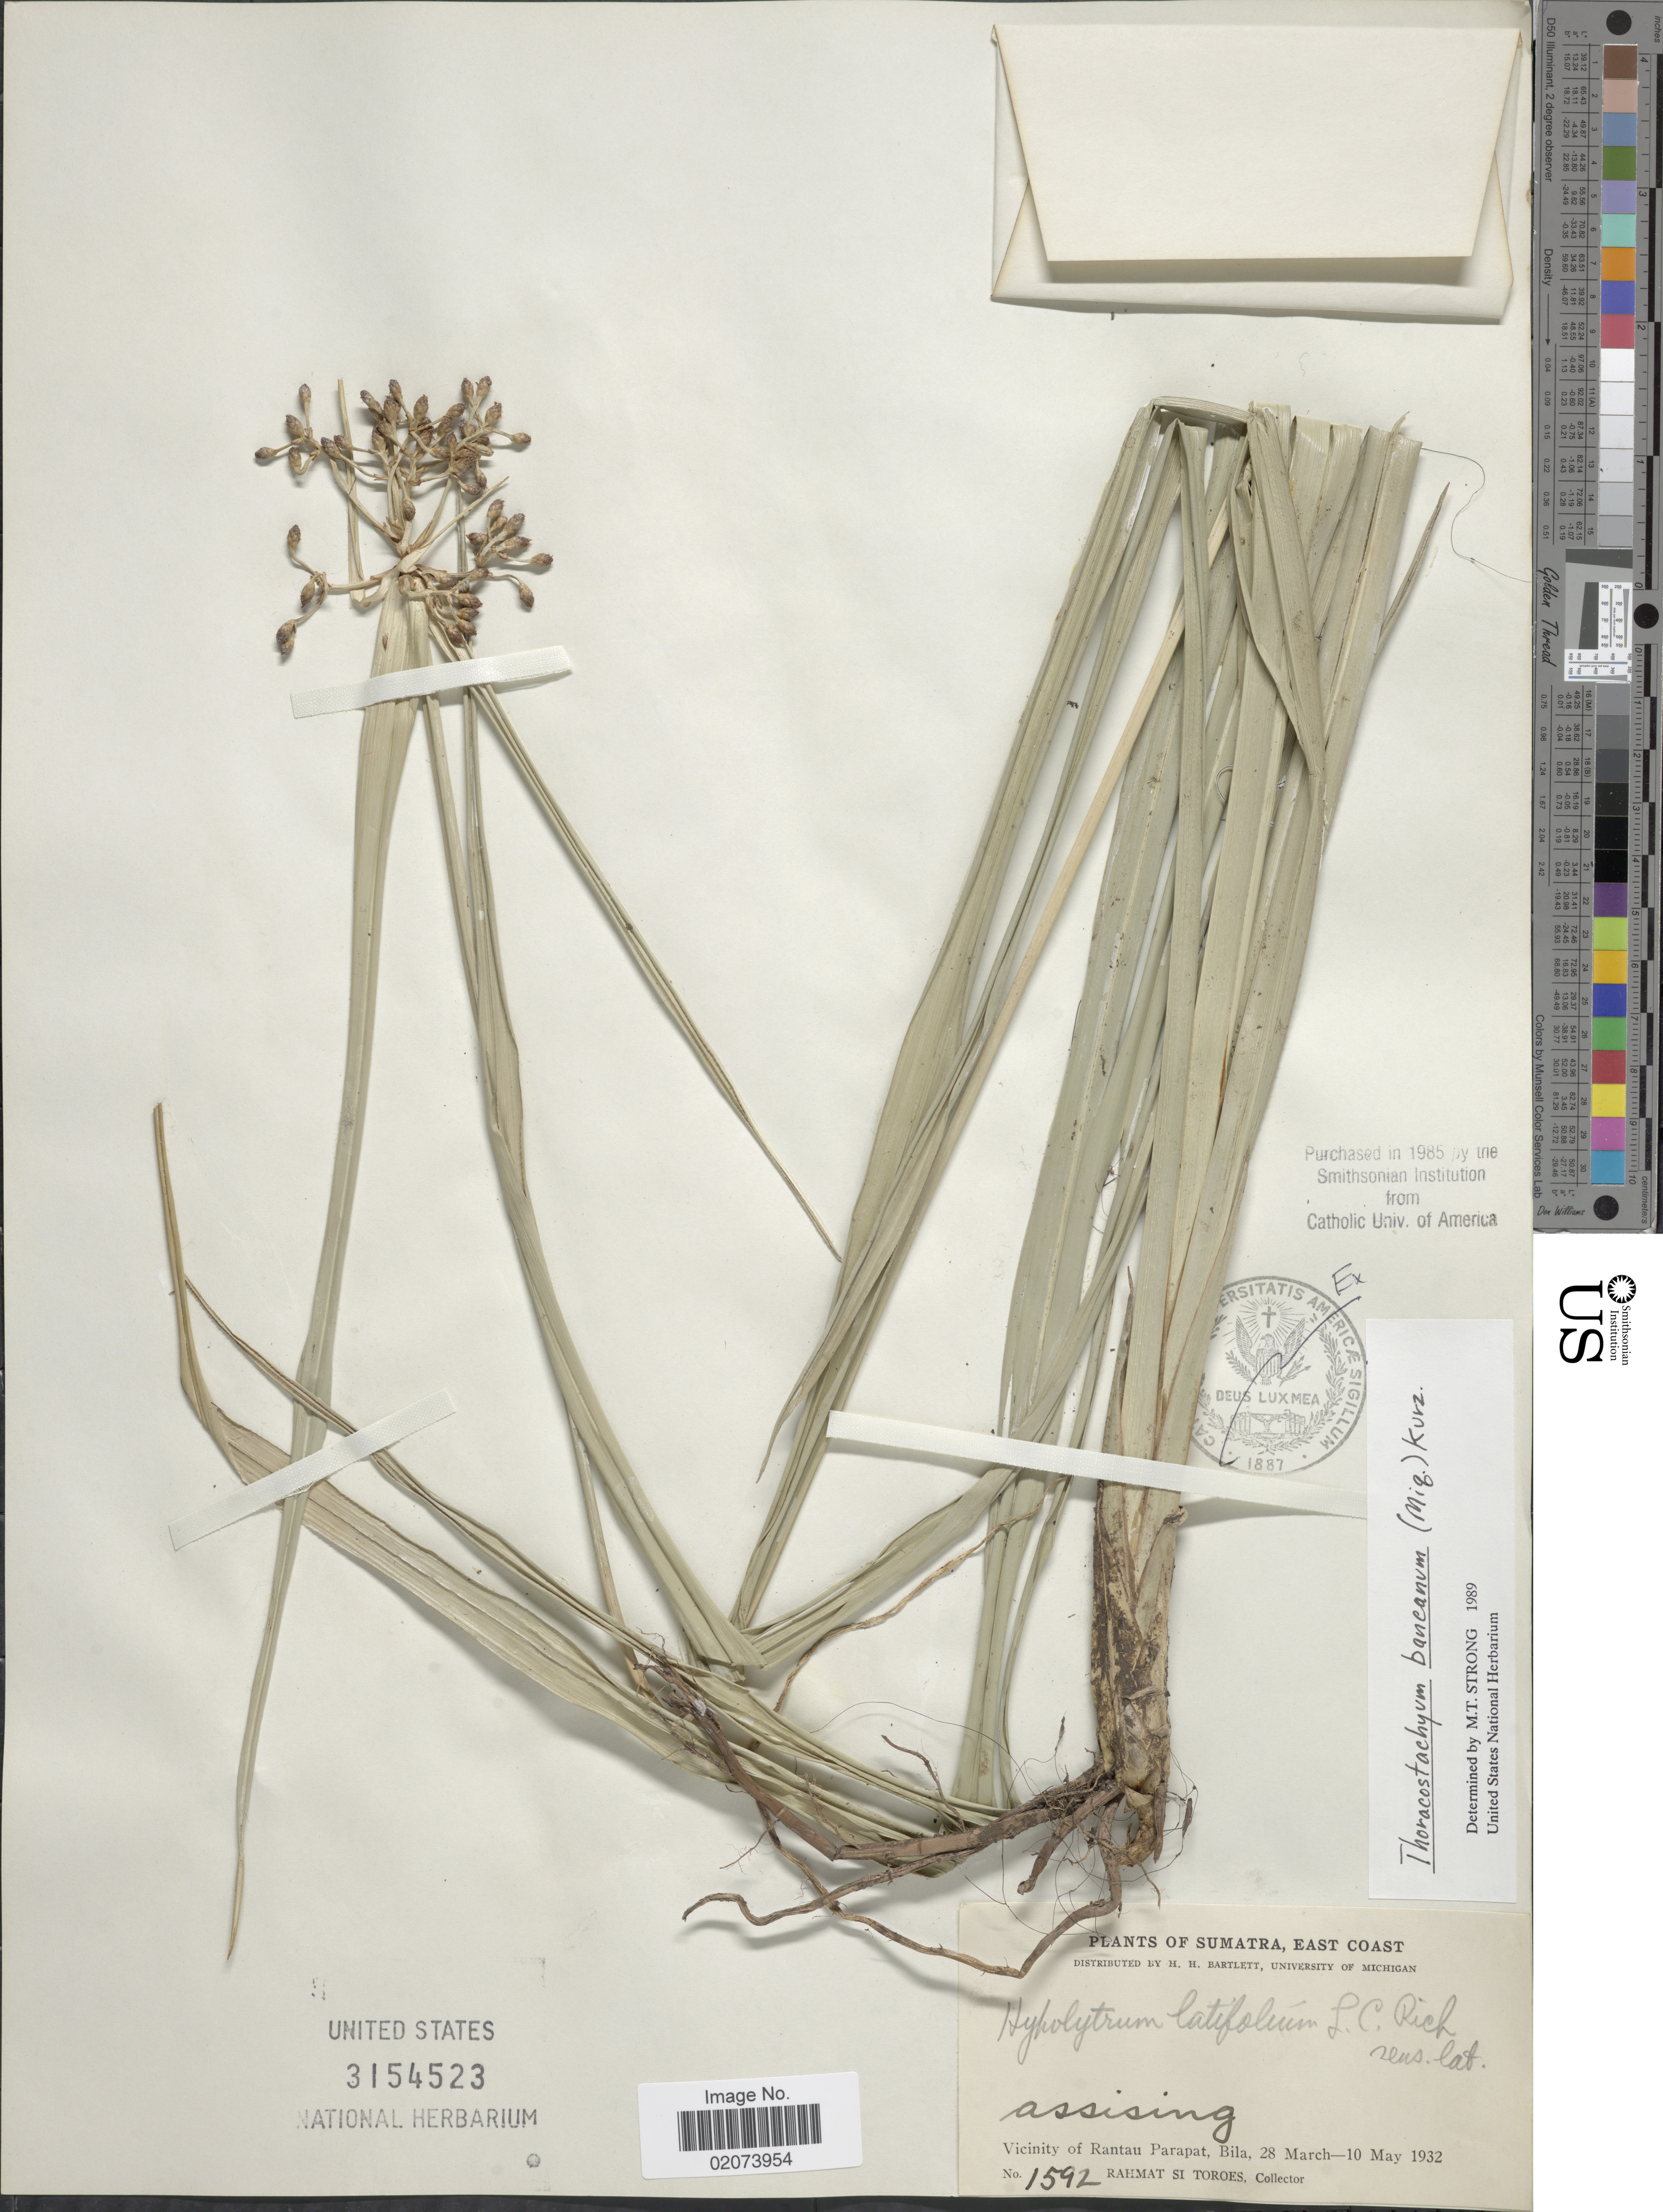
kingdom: Plantae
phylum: Tracheophyta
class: Liliopsida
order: Poales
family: Cyperaceae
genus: Mapania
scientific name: Mapania bancana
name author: (Miq.) Ridl.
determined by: Strong, Mark T., (BOT), Smithsonian Institution - National Museum of Natural History (UNITED STATES)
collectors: Rahmat Si Boeea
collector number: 1592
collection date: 1932-03-28/1932-05-10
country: Indonesia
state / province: Sumatra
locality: East Coast, Vicinity of Rantau Parapat, Bila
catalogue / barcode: US 3154523